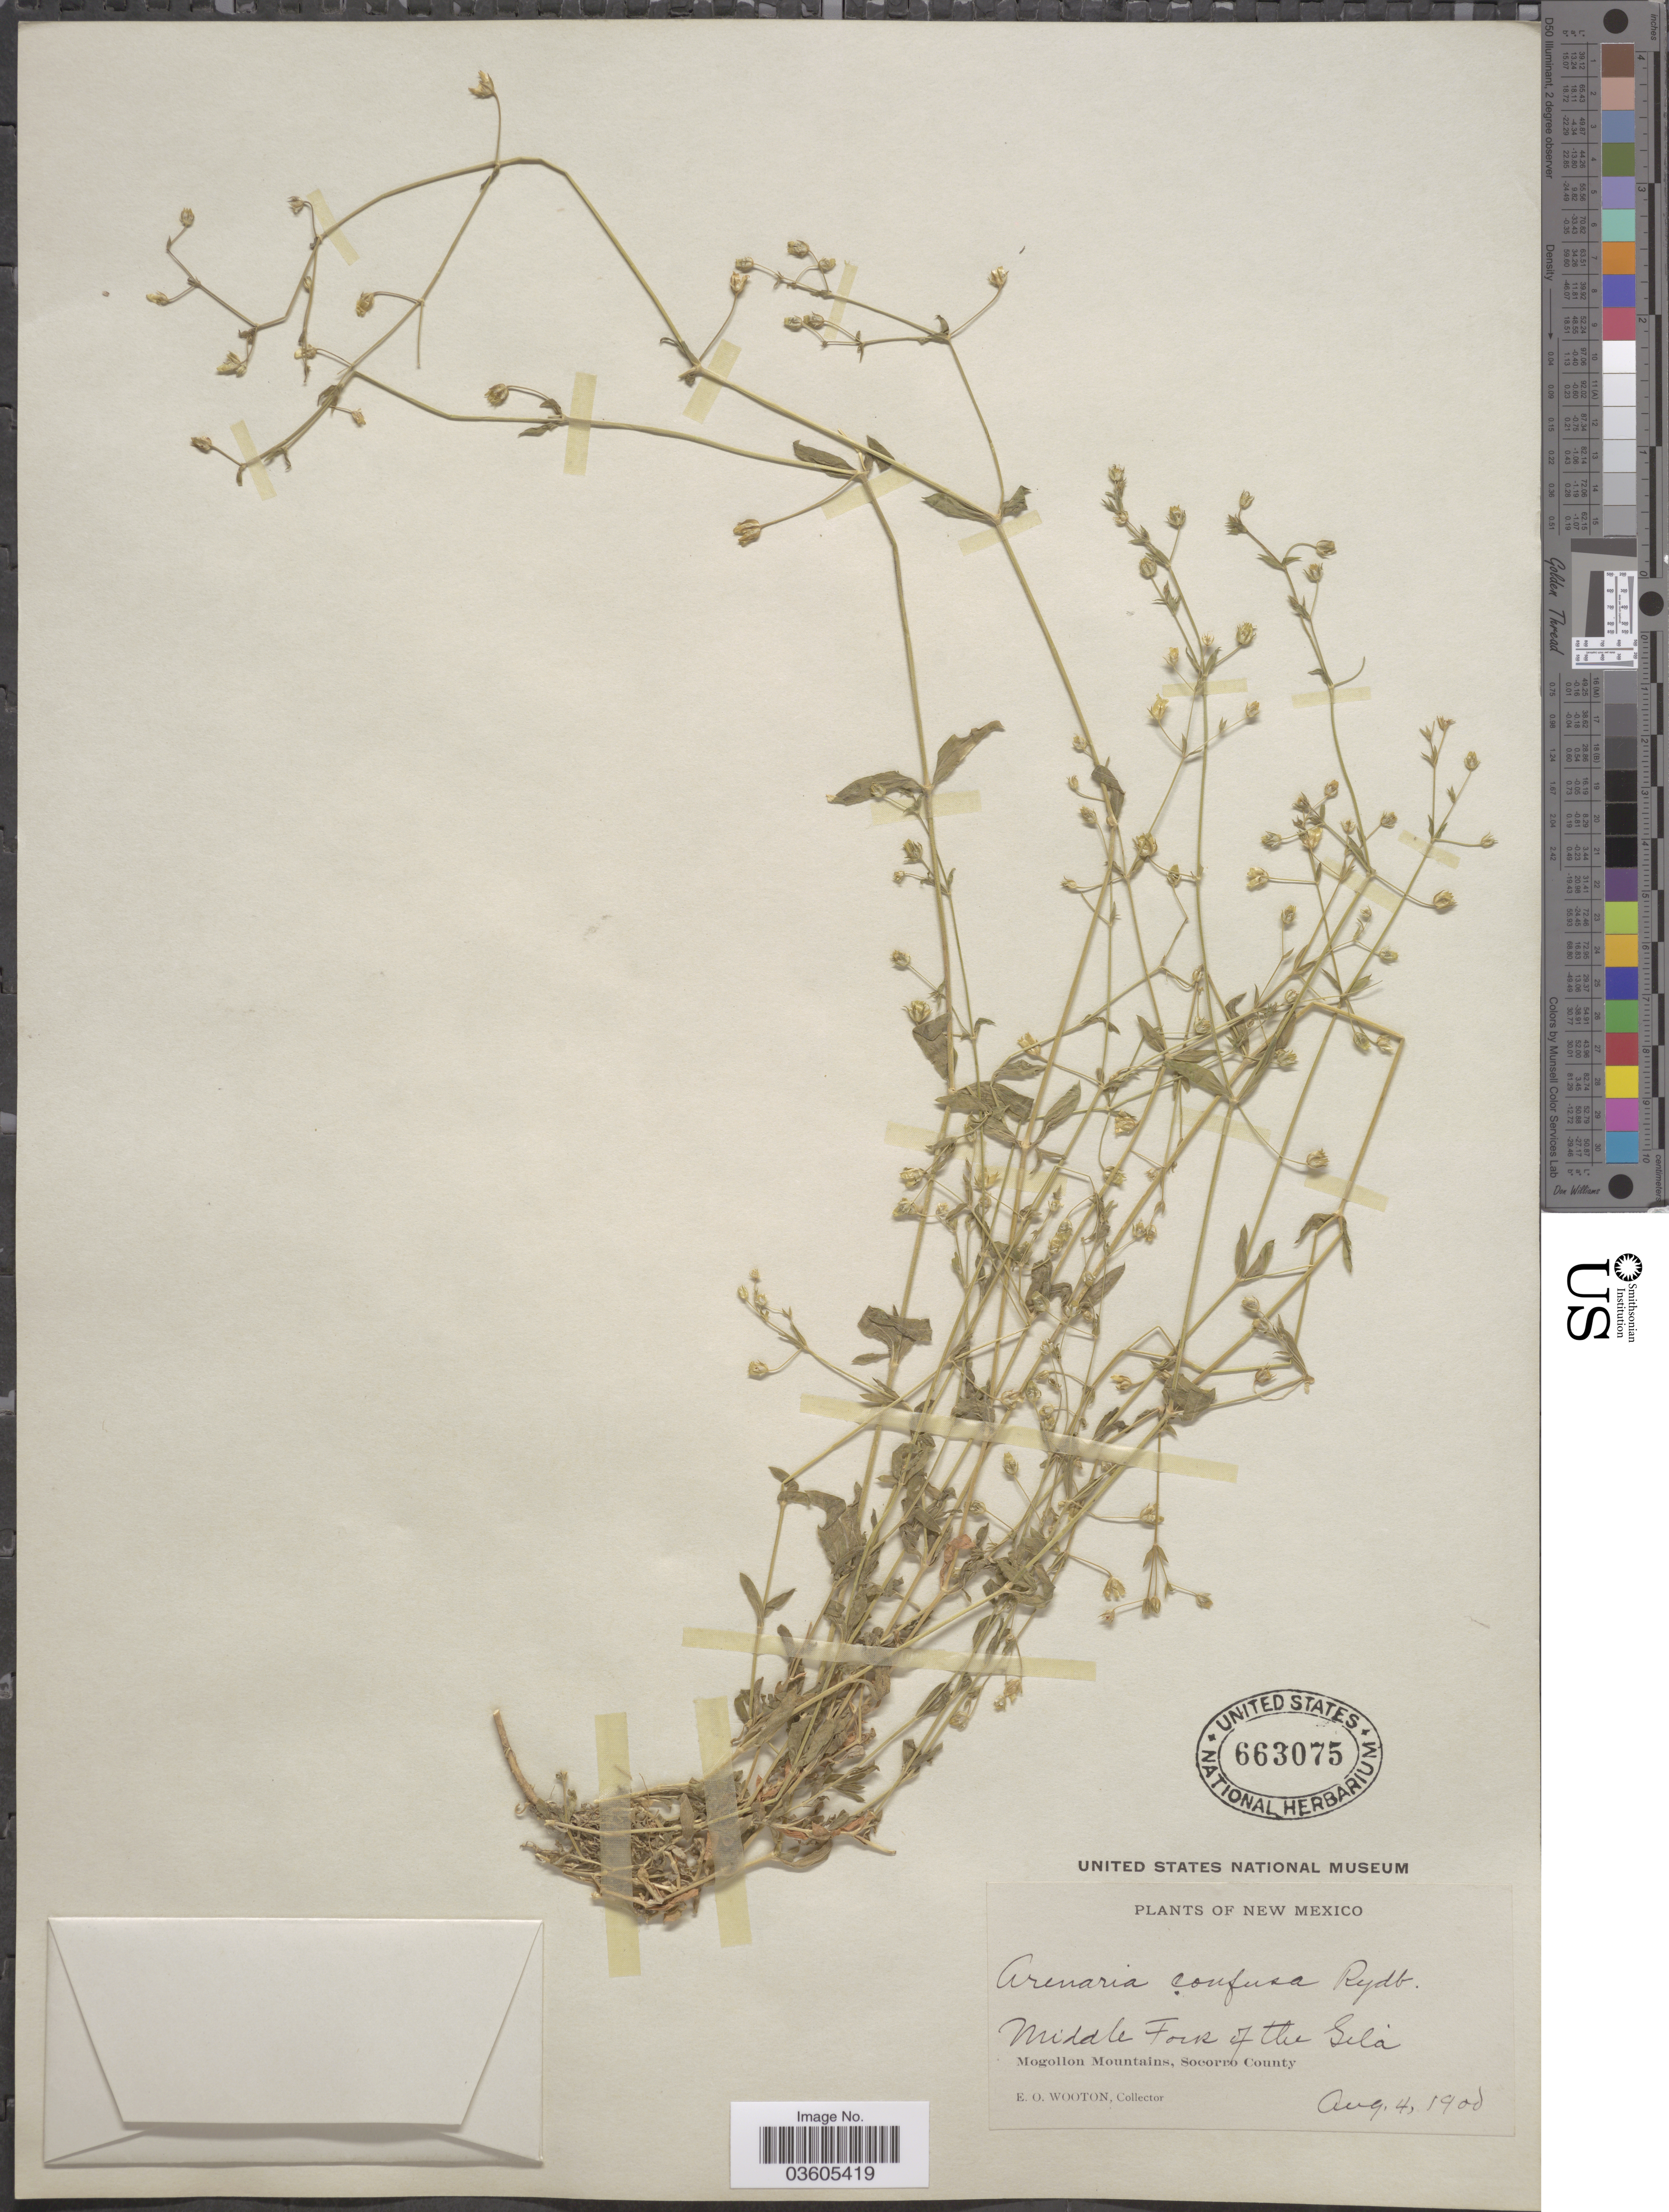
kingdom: Plantae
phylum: Tracheophyta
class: Magnoliopsida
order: Caryophyllales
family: Caryophyllaceae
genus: Arenaria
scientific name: Arenaria confusa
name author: Rydb.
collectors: E. O. Wooton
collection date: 1900-08-04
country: United States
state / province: New Mexico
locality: Middle Fork of the Gila. Mogollon Mountains, Socorro County.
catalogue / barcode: US 663075